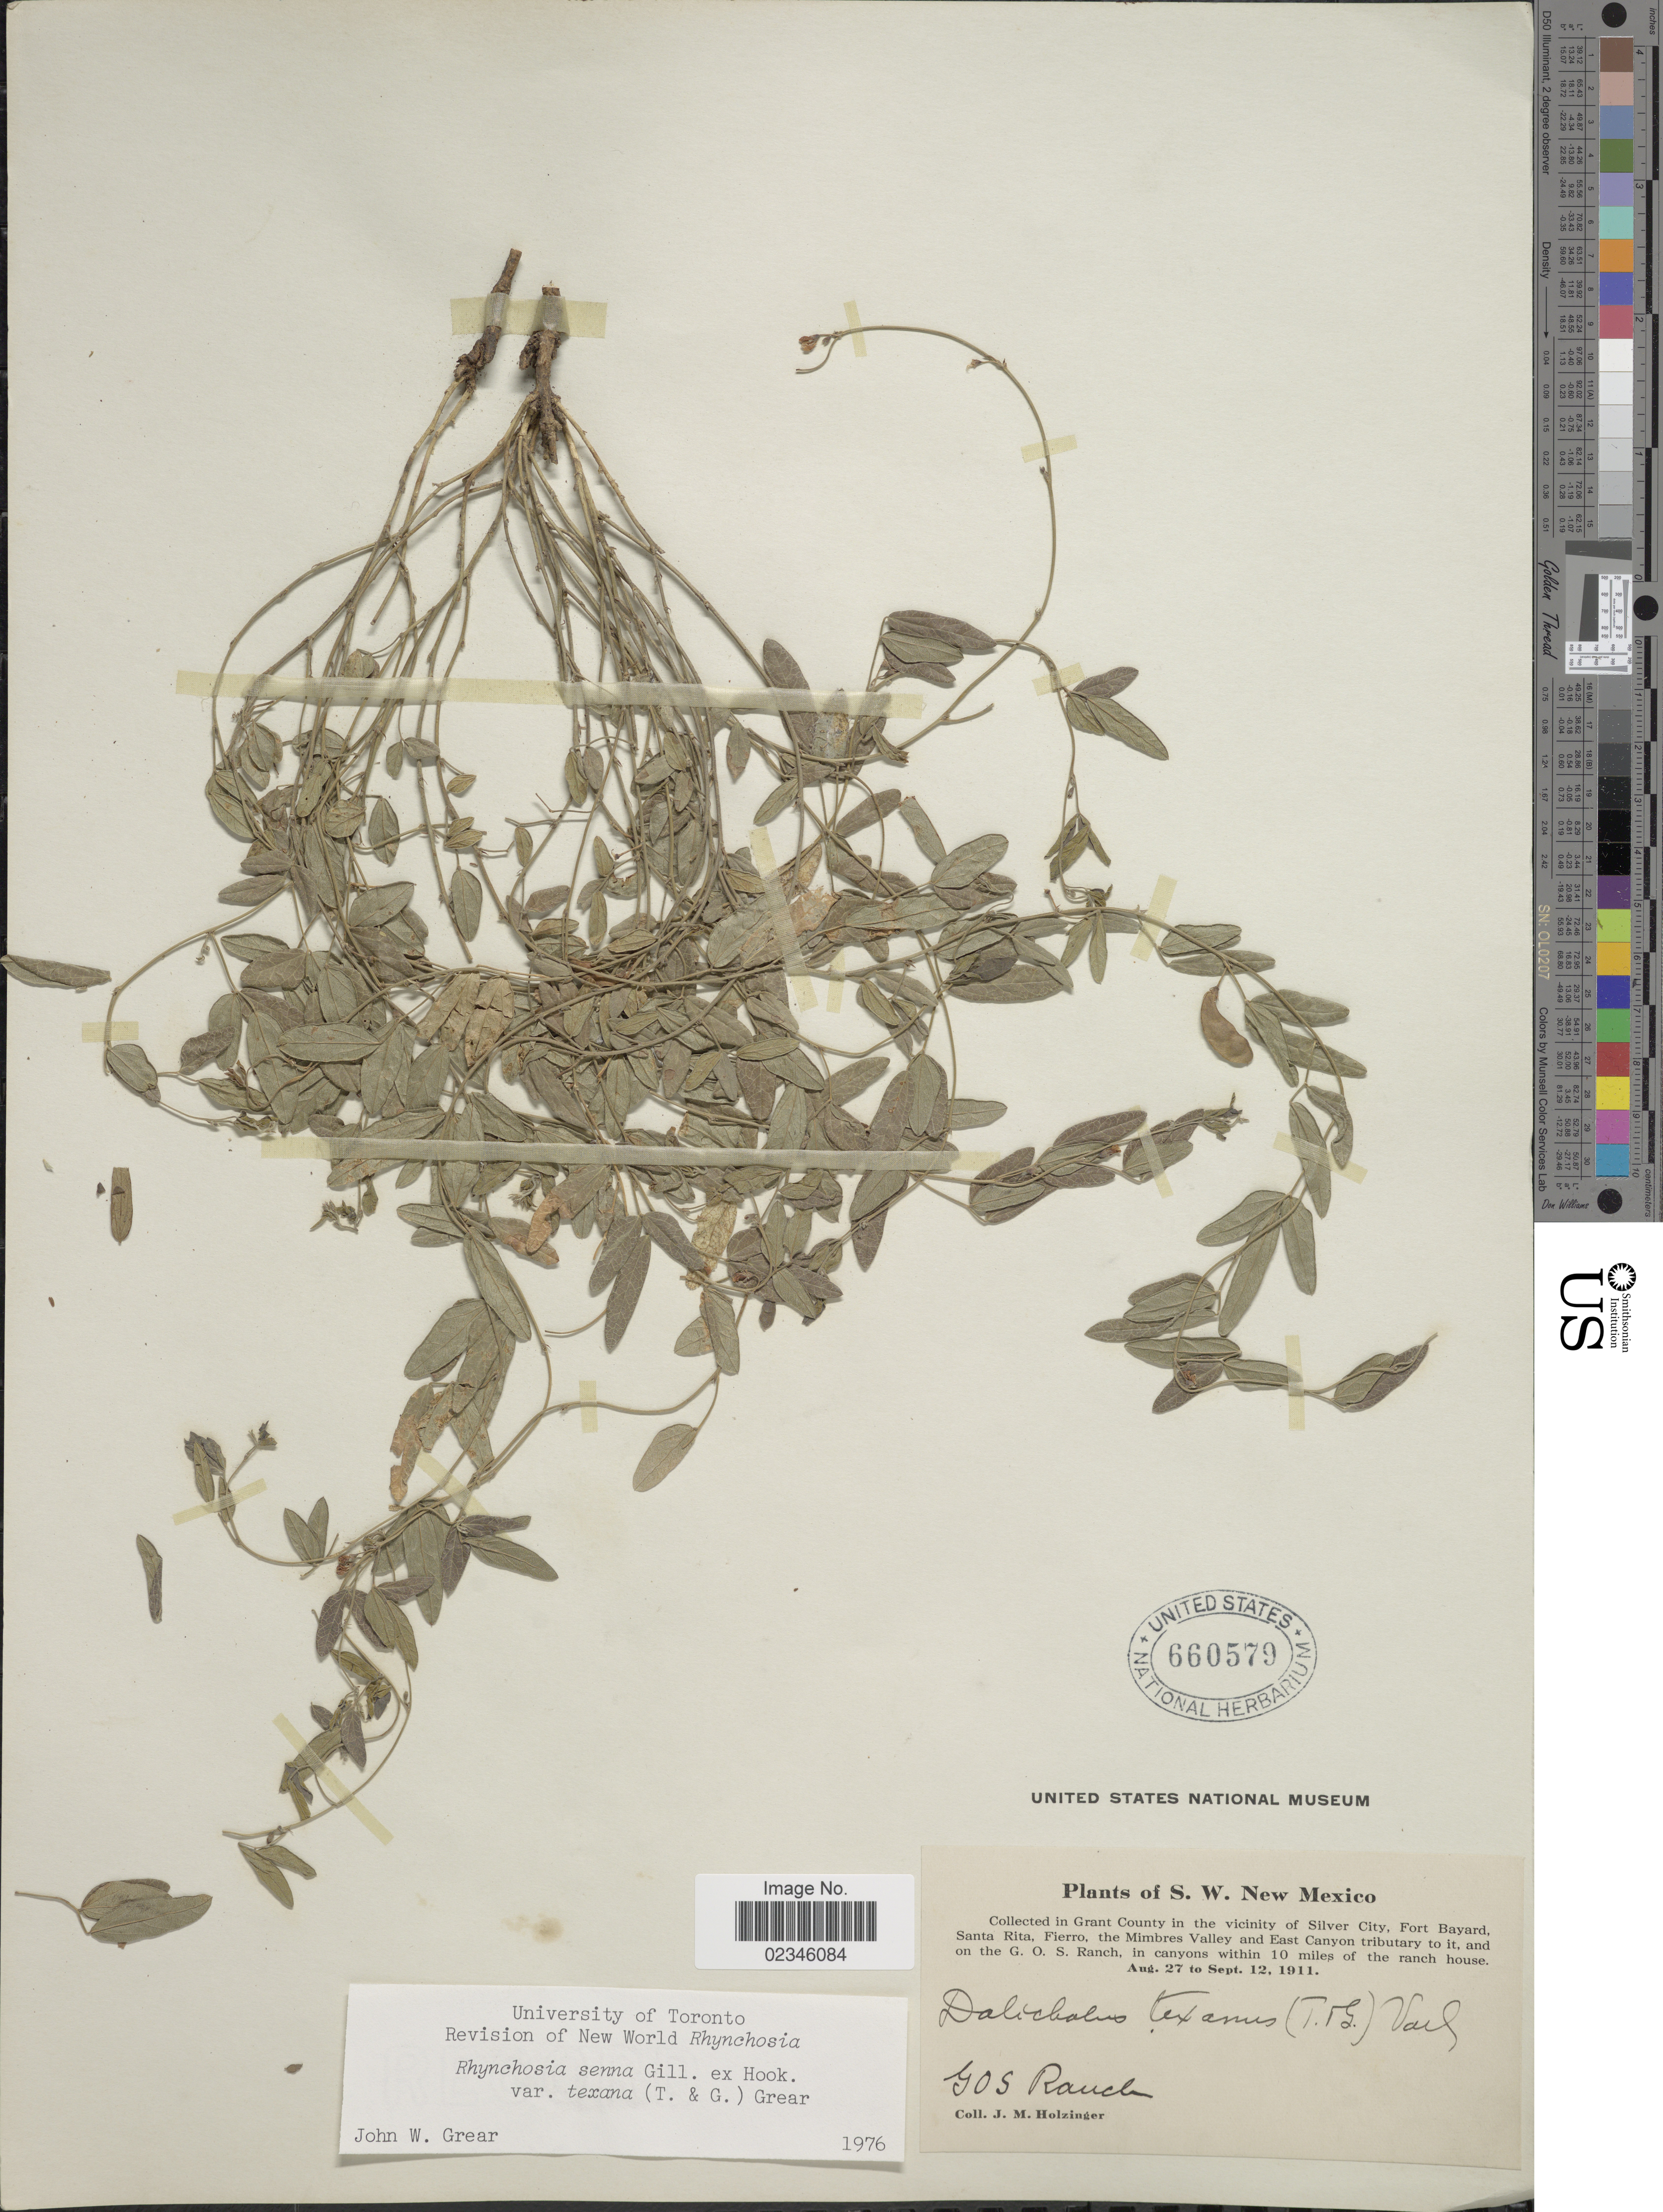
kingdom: Plantae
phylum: Tracheophyta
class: Magnoliopsida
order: Fabales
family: Fabaceae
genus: Rhynchosia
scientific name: Rhynchosia senna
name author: Gillies ex Hook.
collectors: J. M. Holzinger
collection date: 1911-08-27/1911-09-12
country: United States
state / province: New Mexico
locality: S.W. New Mexico. Grant County in the vicinity of Silver City, Fort Bayard, Santa Rita, Fierro, the Mimbres Valley and East Canyon tributary to it, and on the G. O. S. Ranch, in canyons within 10 miles of the ranch house. G O S Ranch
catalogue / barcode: US 660579